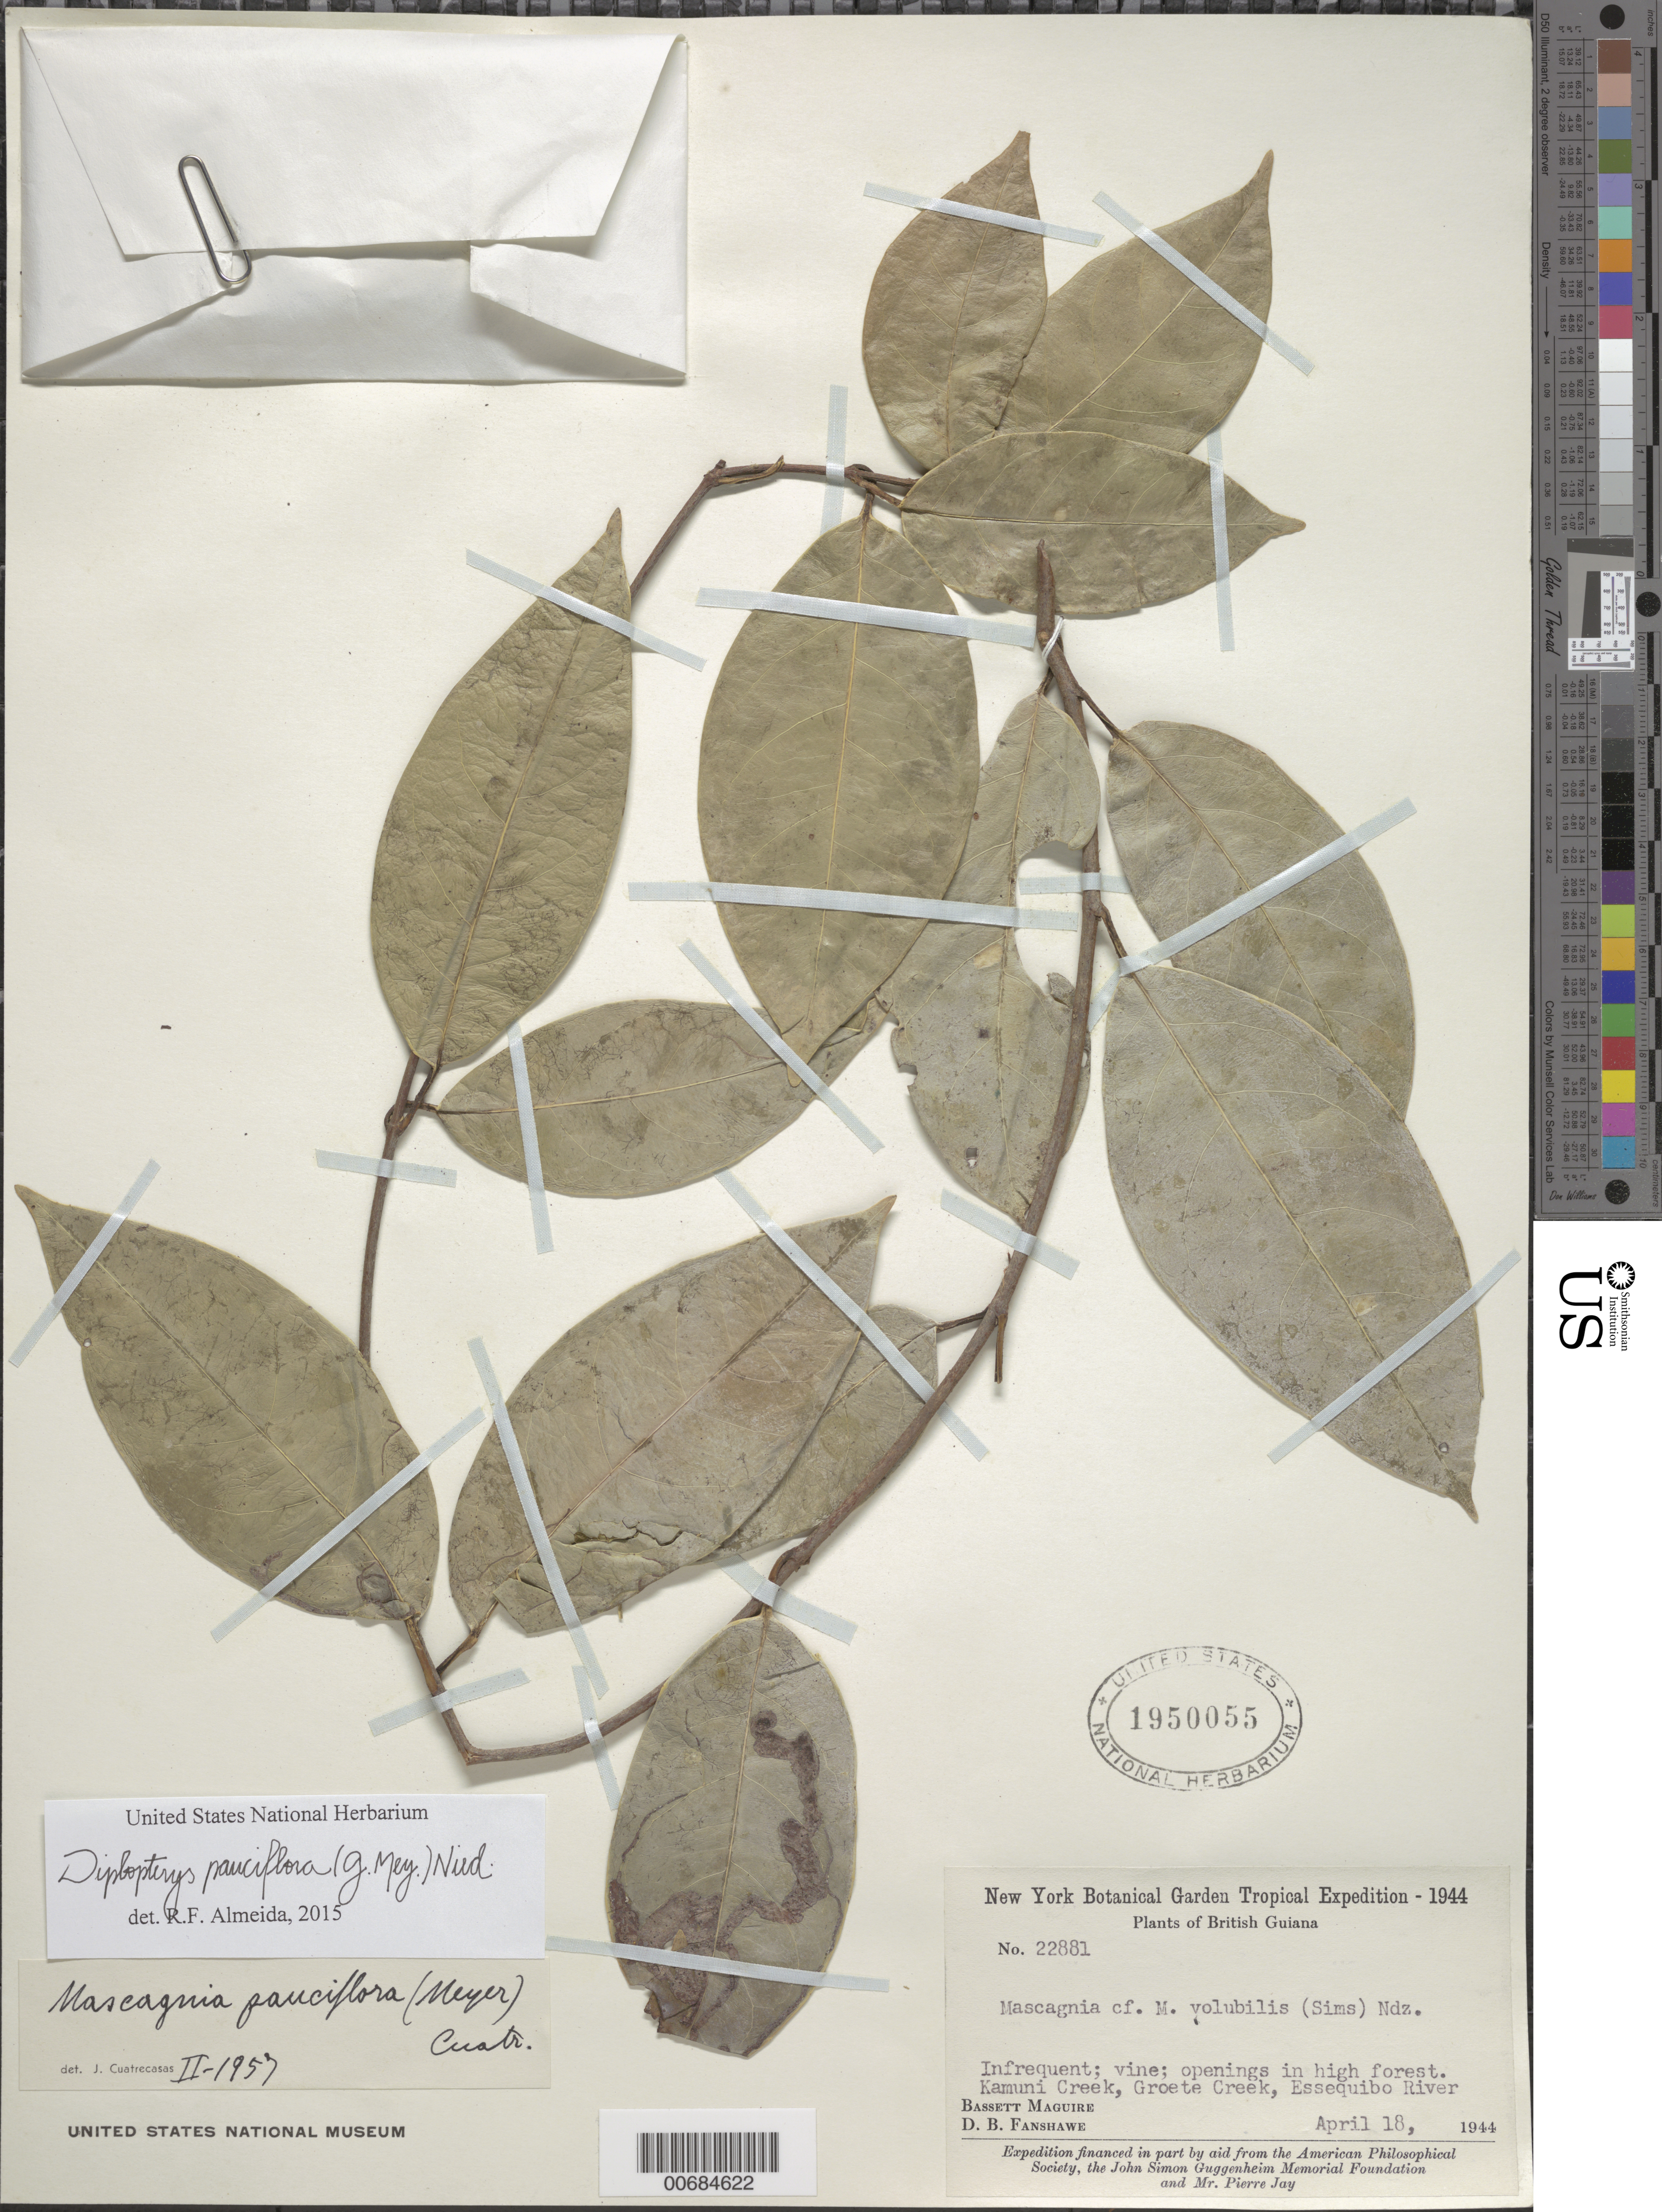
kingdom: Plantae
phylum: Tracheophyta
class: Magnoliopsida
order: Malpighiales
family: Malpighiaceae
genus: Diplopterys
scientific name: Diplopterys pauciflora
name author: (G. Mey.) Nied.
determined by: De Almeida, R. F., (HUEFS), Universidade Estadual de Feira de Santana (BRAZIL)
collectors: B. Maguire & D. B. Fanshawe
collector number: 22881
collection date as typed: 18-Apr-44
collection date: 1944-04-18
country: Guyana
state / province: Essequibo Isl-W. Demerara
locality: Kamuni Creek, Groete Creek, Essequibo River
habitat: Openings in high forest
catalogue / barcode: US 1950055